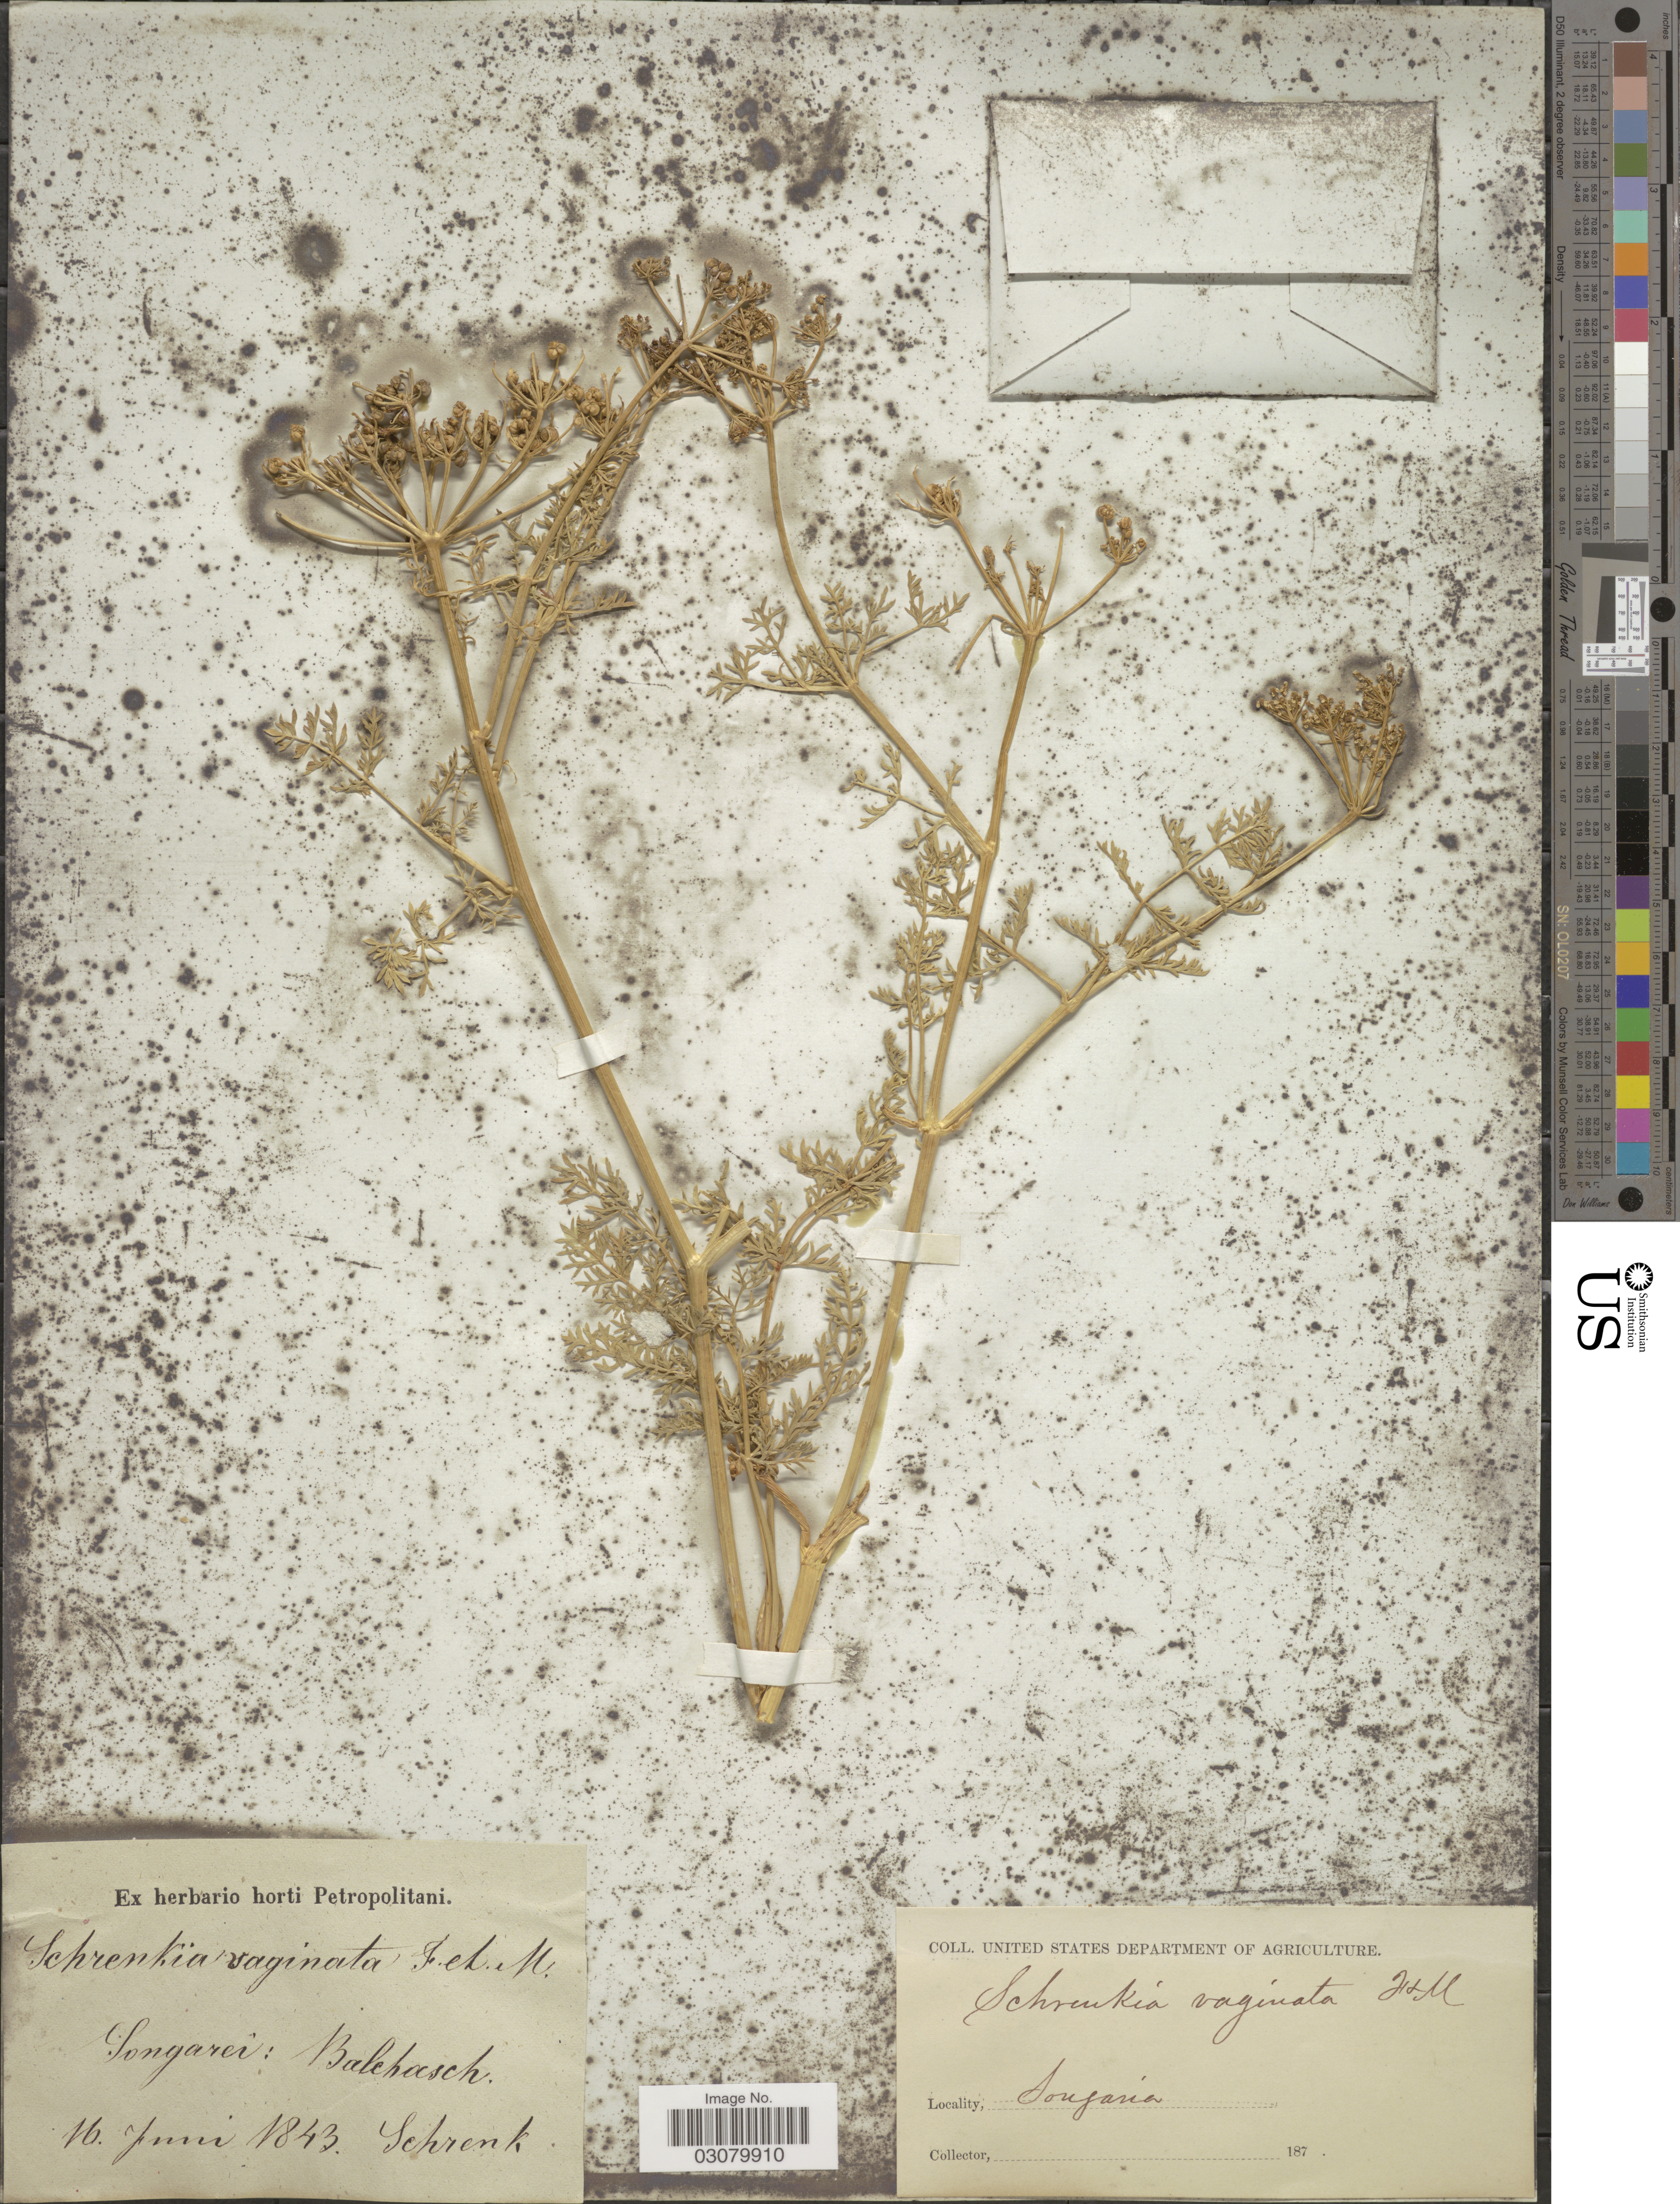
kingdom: Plantae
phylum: Tracheophyta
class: Magnoliopsida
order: Apiales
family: Apiaceae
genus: Schrenkia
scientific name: Schrenkia vaginata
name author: Fisch. & C.A. Mey.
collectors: A.G. Schrenk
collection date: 1843-06-16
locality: Songarei: Balchasch.